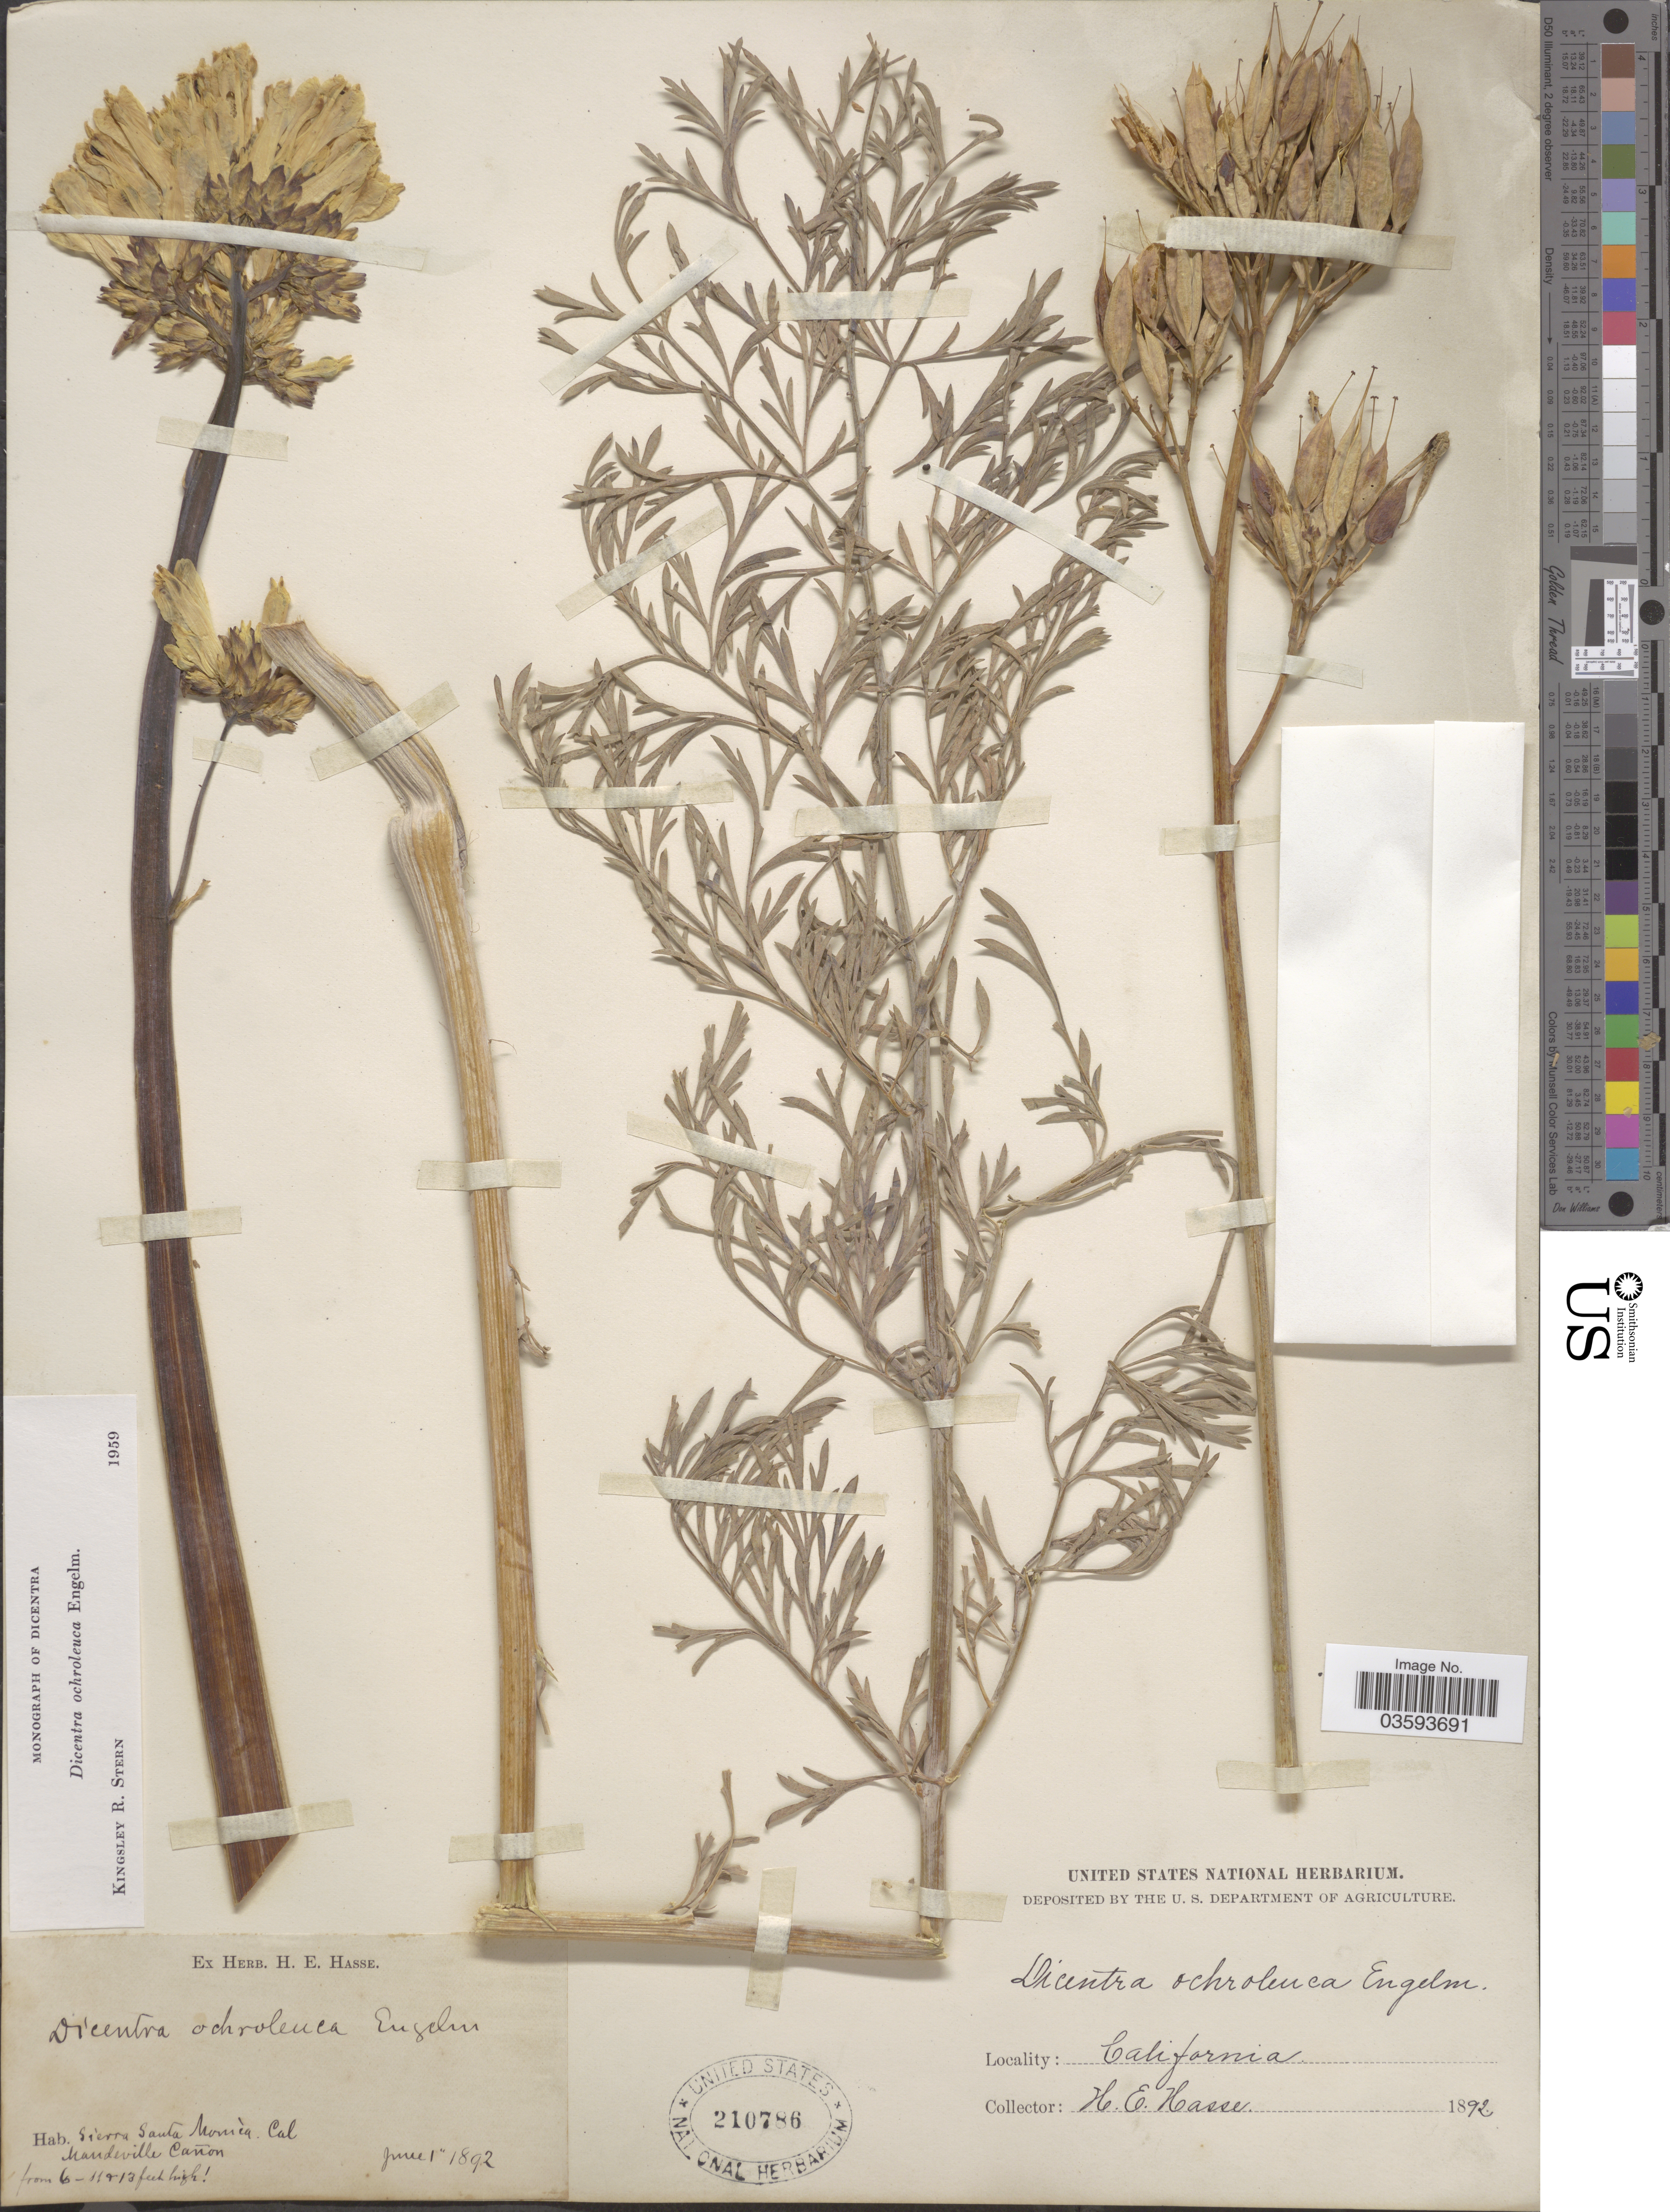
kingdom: Plantae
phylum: Tracheophyta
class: Magnoliopsida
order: Ranunculales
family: Papaveraceae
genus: Dicentra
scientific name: Dicentra ochroleuca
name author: Engelm.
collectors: H. E. Hasse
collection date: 1892-06-01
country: United States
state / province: California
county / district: Los Angeles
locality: Sierra Santa Monica. Mandeville Cañon.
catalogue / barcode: US 210786